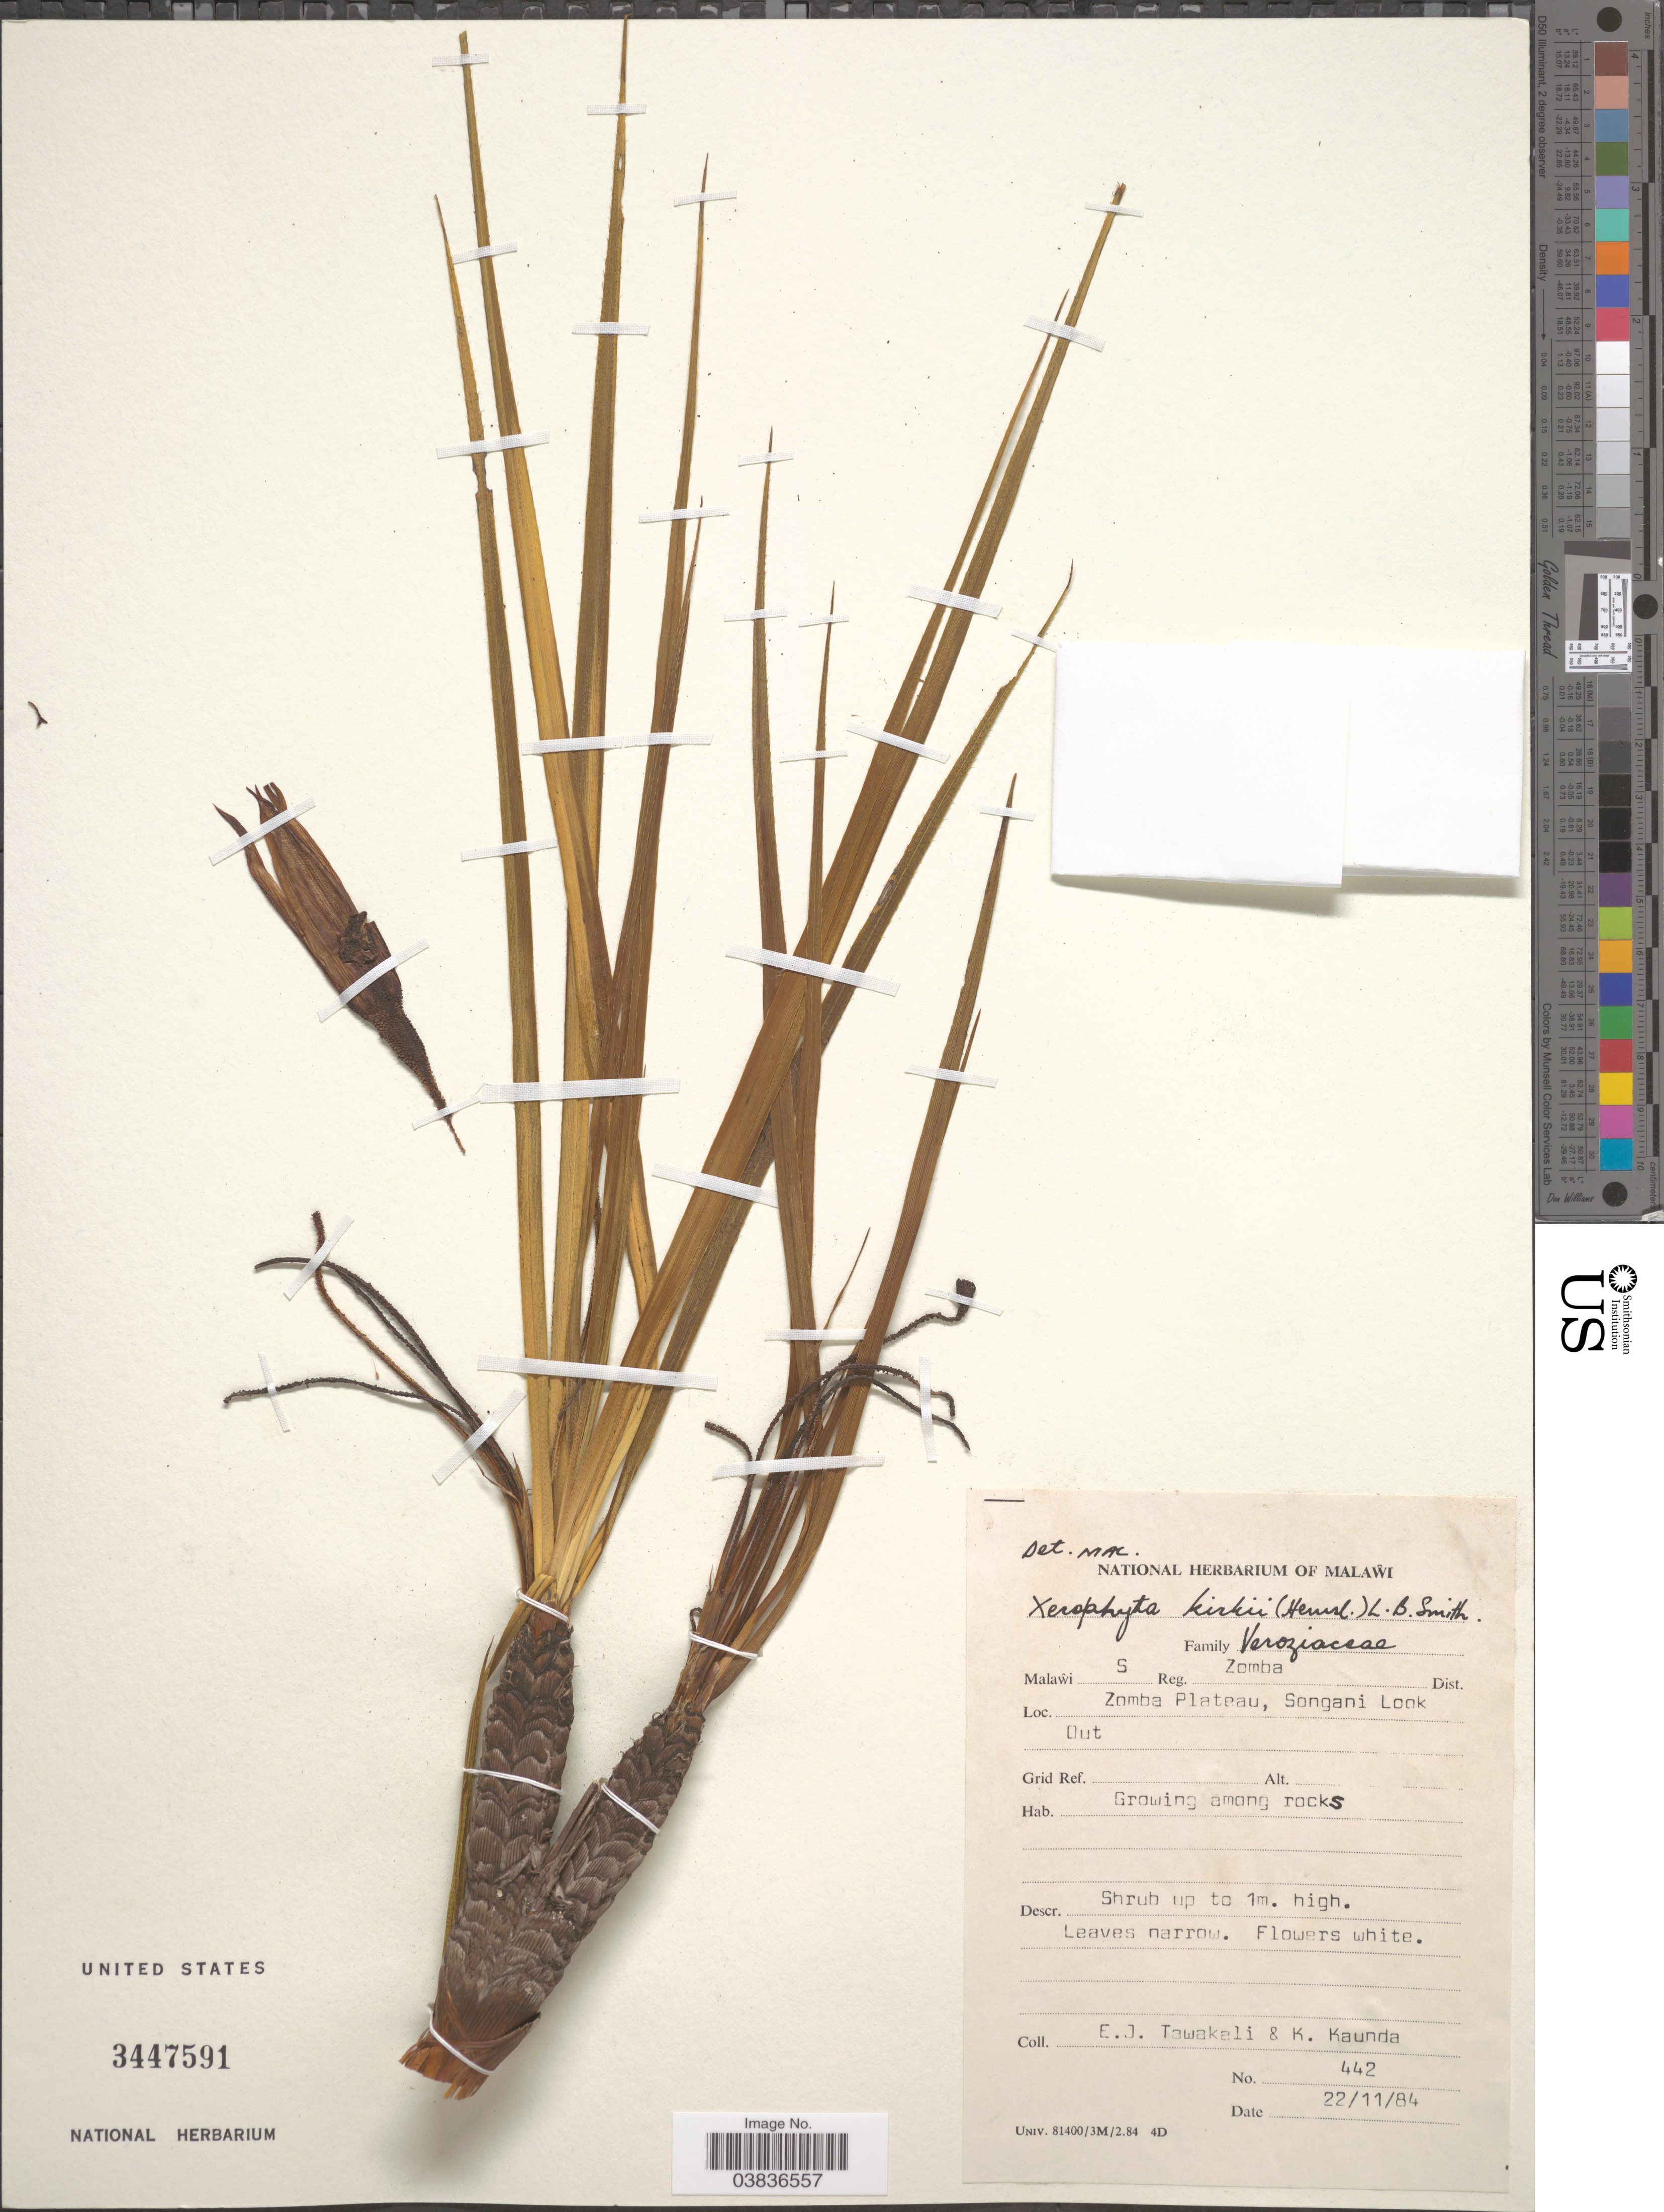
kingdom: Plantae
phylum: Tracheophyta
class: Liliopsida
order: Pandanales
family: Velloziaceae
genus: Xerophyta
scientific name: Xerophyta kirkii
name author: (Hemsl.) L.B. Sm. & Ayensu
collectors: E. Tawakali & K. Kaunda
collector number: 442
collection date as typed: Transcribed d/m/y: 22/11/84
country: Malawi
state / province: Southern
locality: Malawi S Reg. Zomba Dist. Zomba Plateau, Songani Look Out.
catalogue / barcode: US 3447591